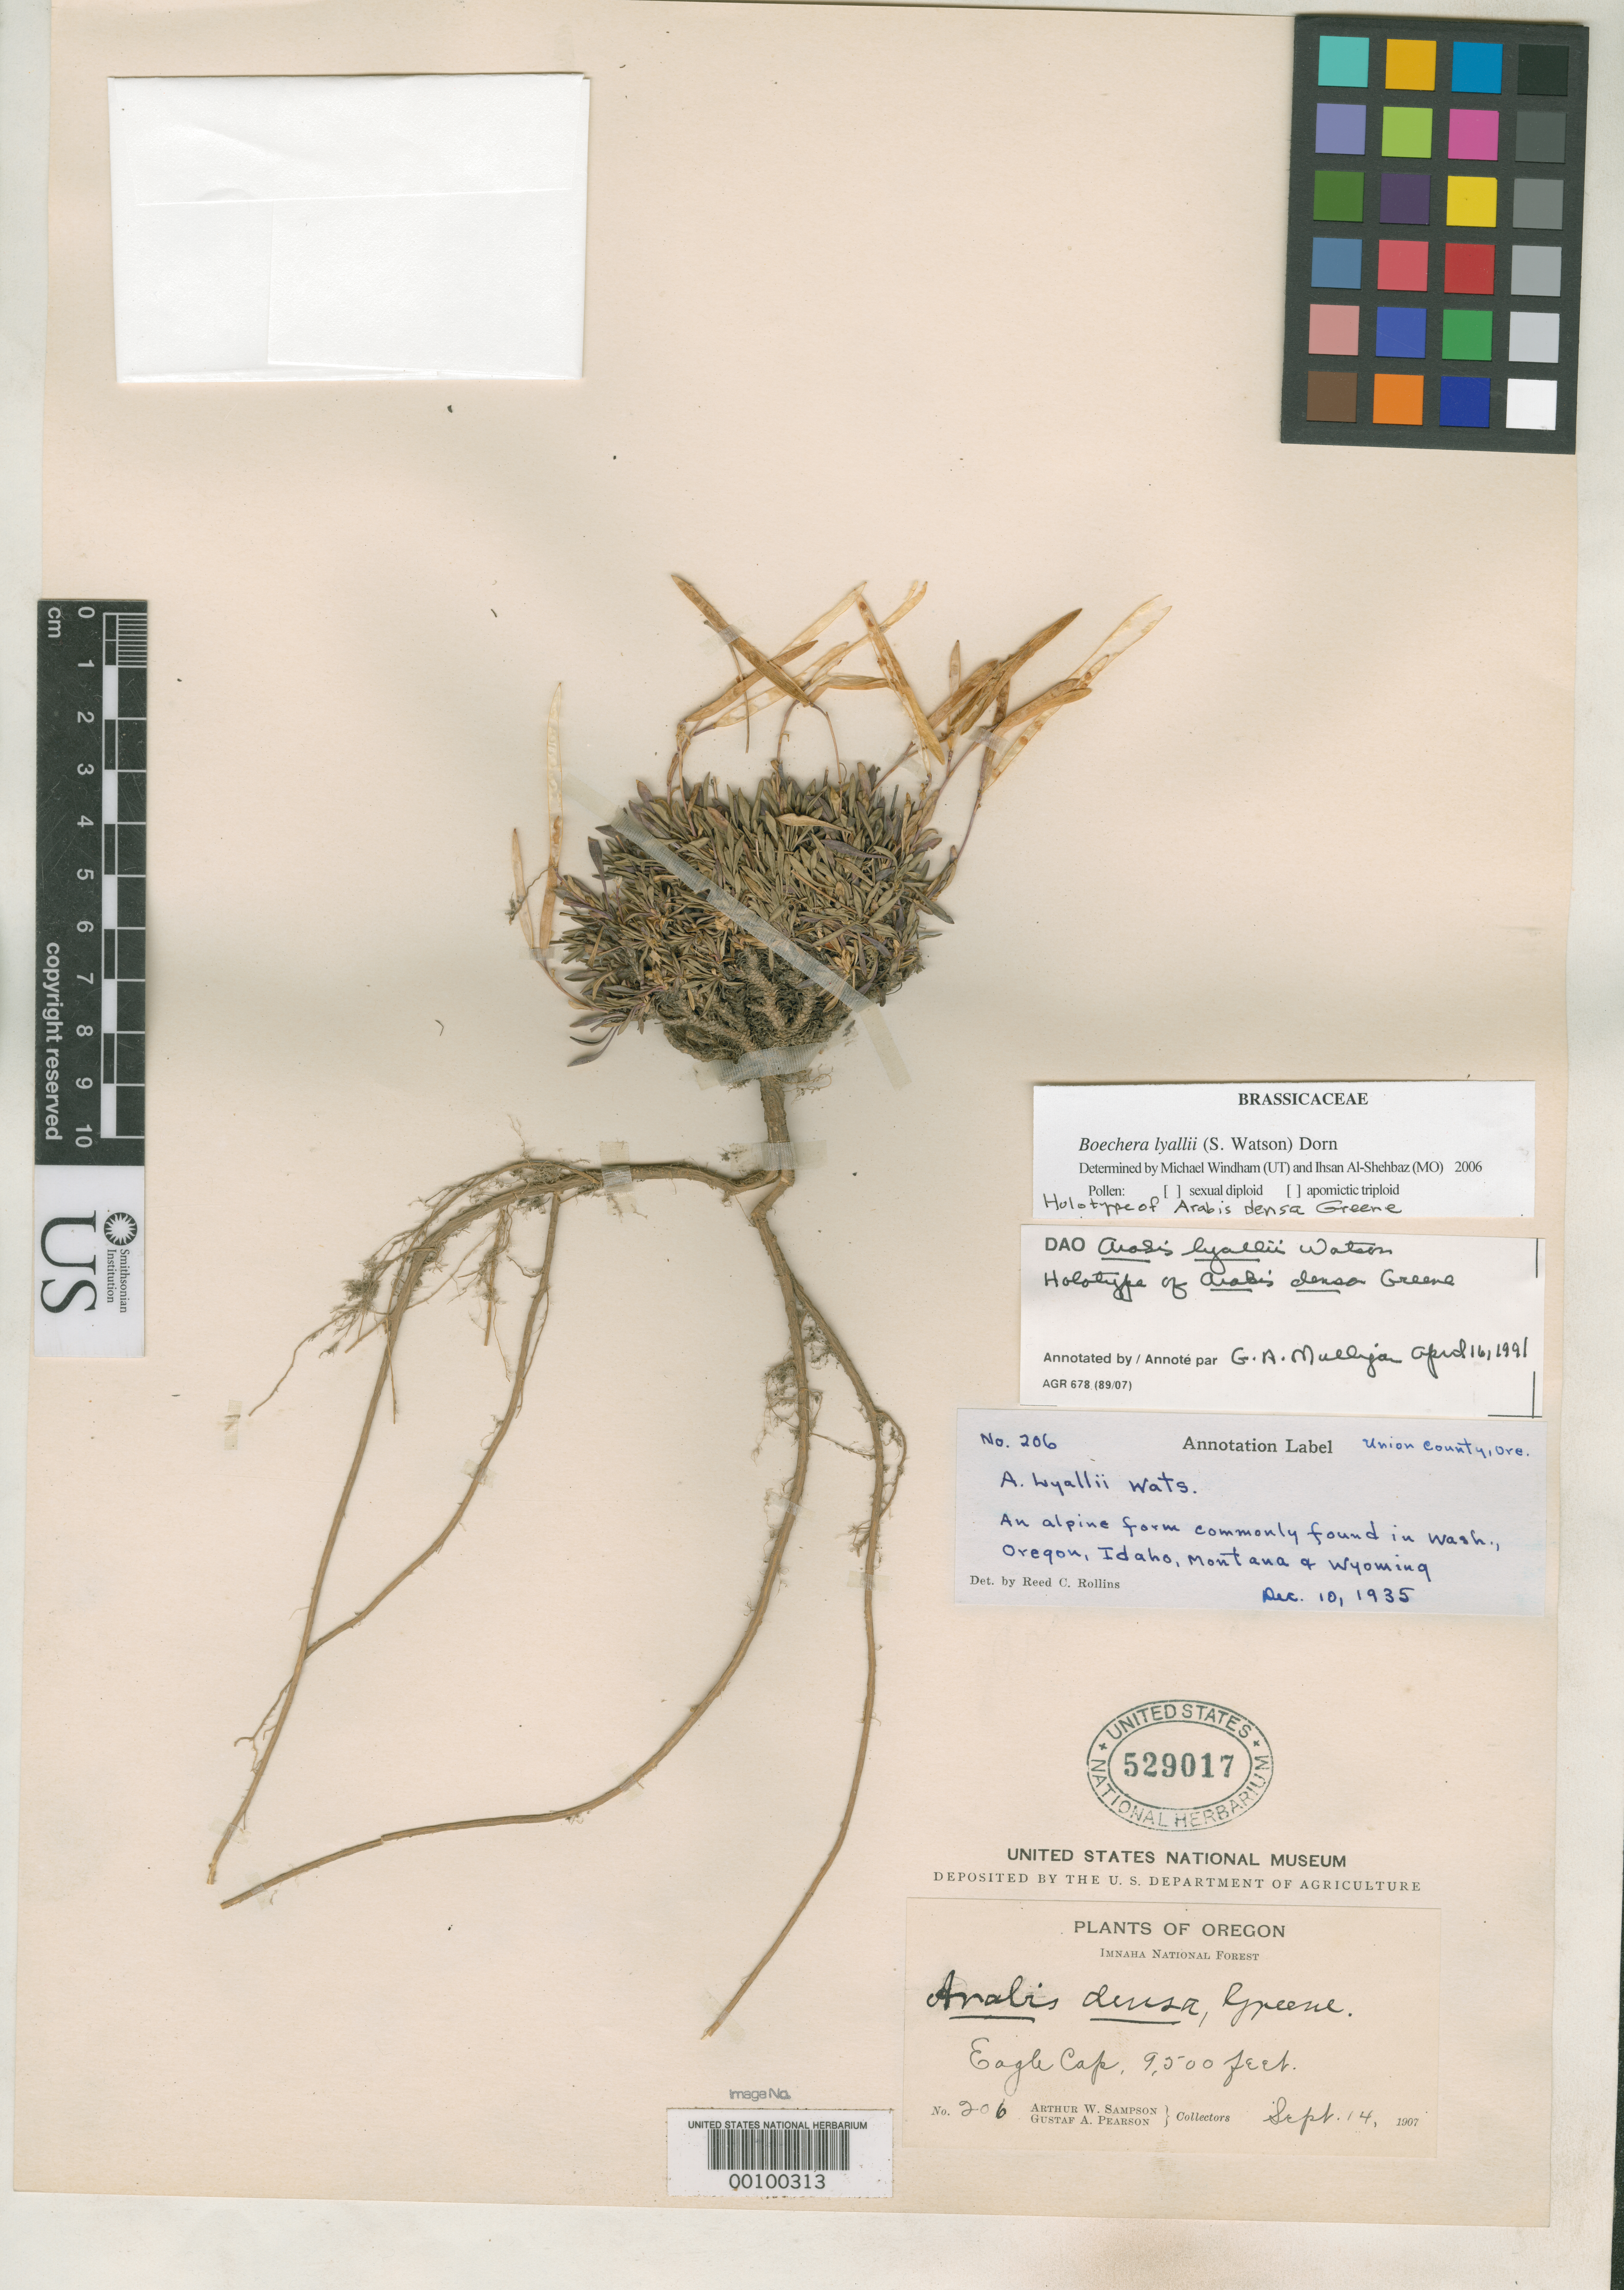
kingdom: Plantae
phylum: Tracheophyta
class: Magnoliopsida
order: Brassicales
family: Brassicaceae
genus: Arabis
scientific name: Arabis densa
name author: Greene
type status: Holotype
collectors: A. Sampson & G. A. Pearson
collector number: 206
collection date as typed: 14 Sep 1907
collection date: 1907-09-14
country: United States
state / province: Oregon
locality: Imnaha National Park, Eagle Cap.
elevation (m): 2743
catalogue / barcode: US 529017